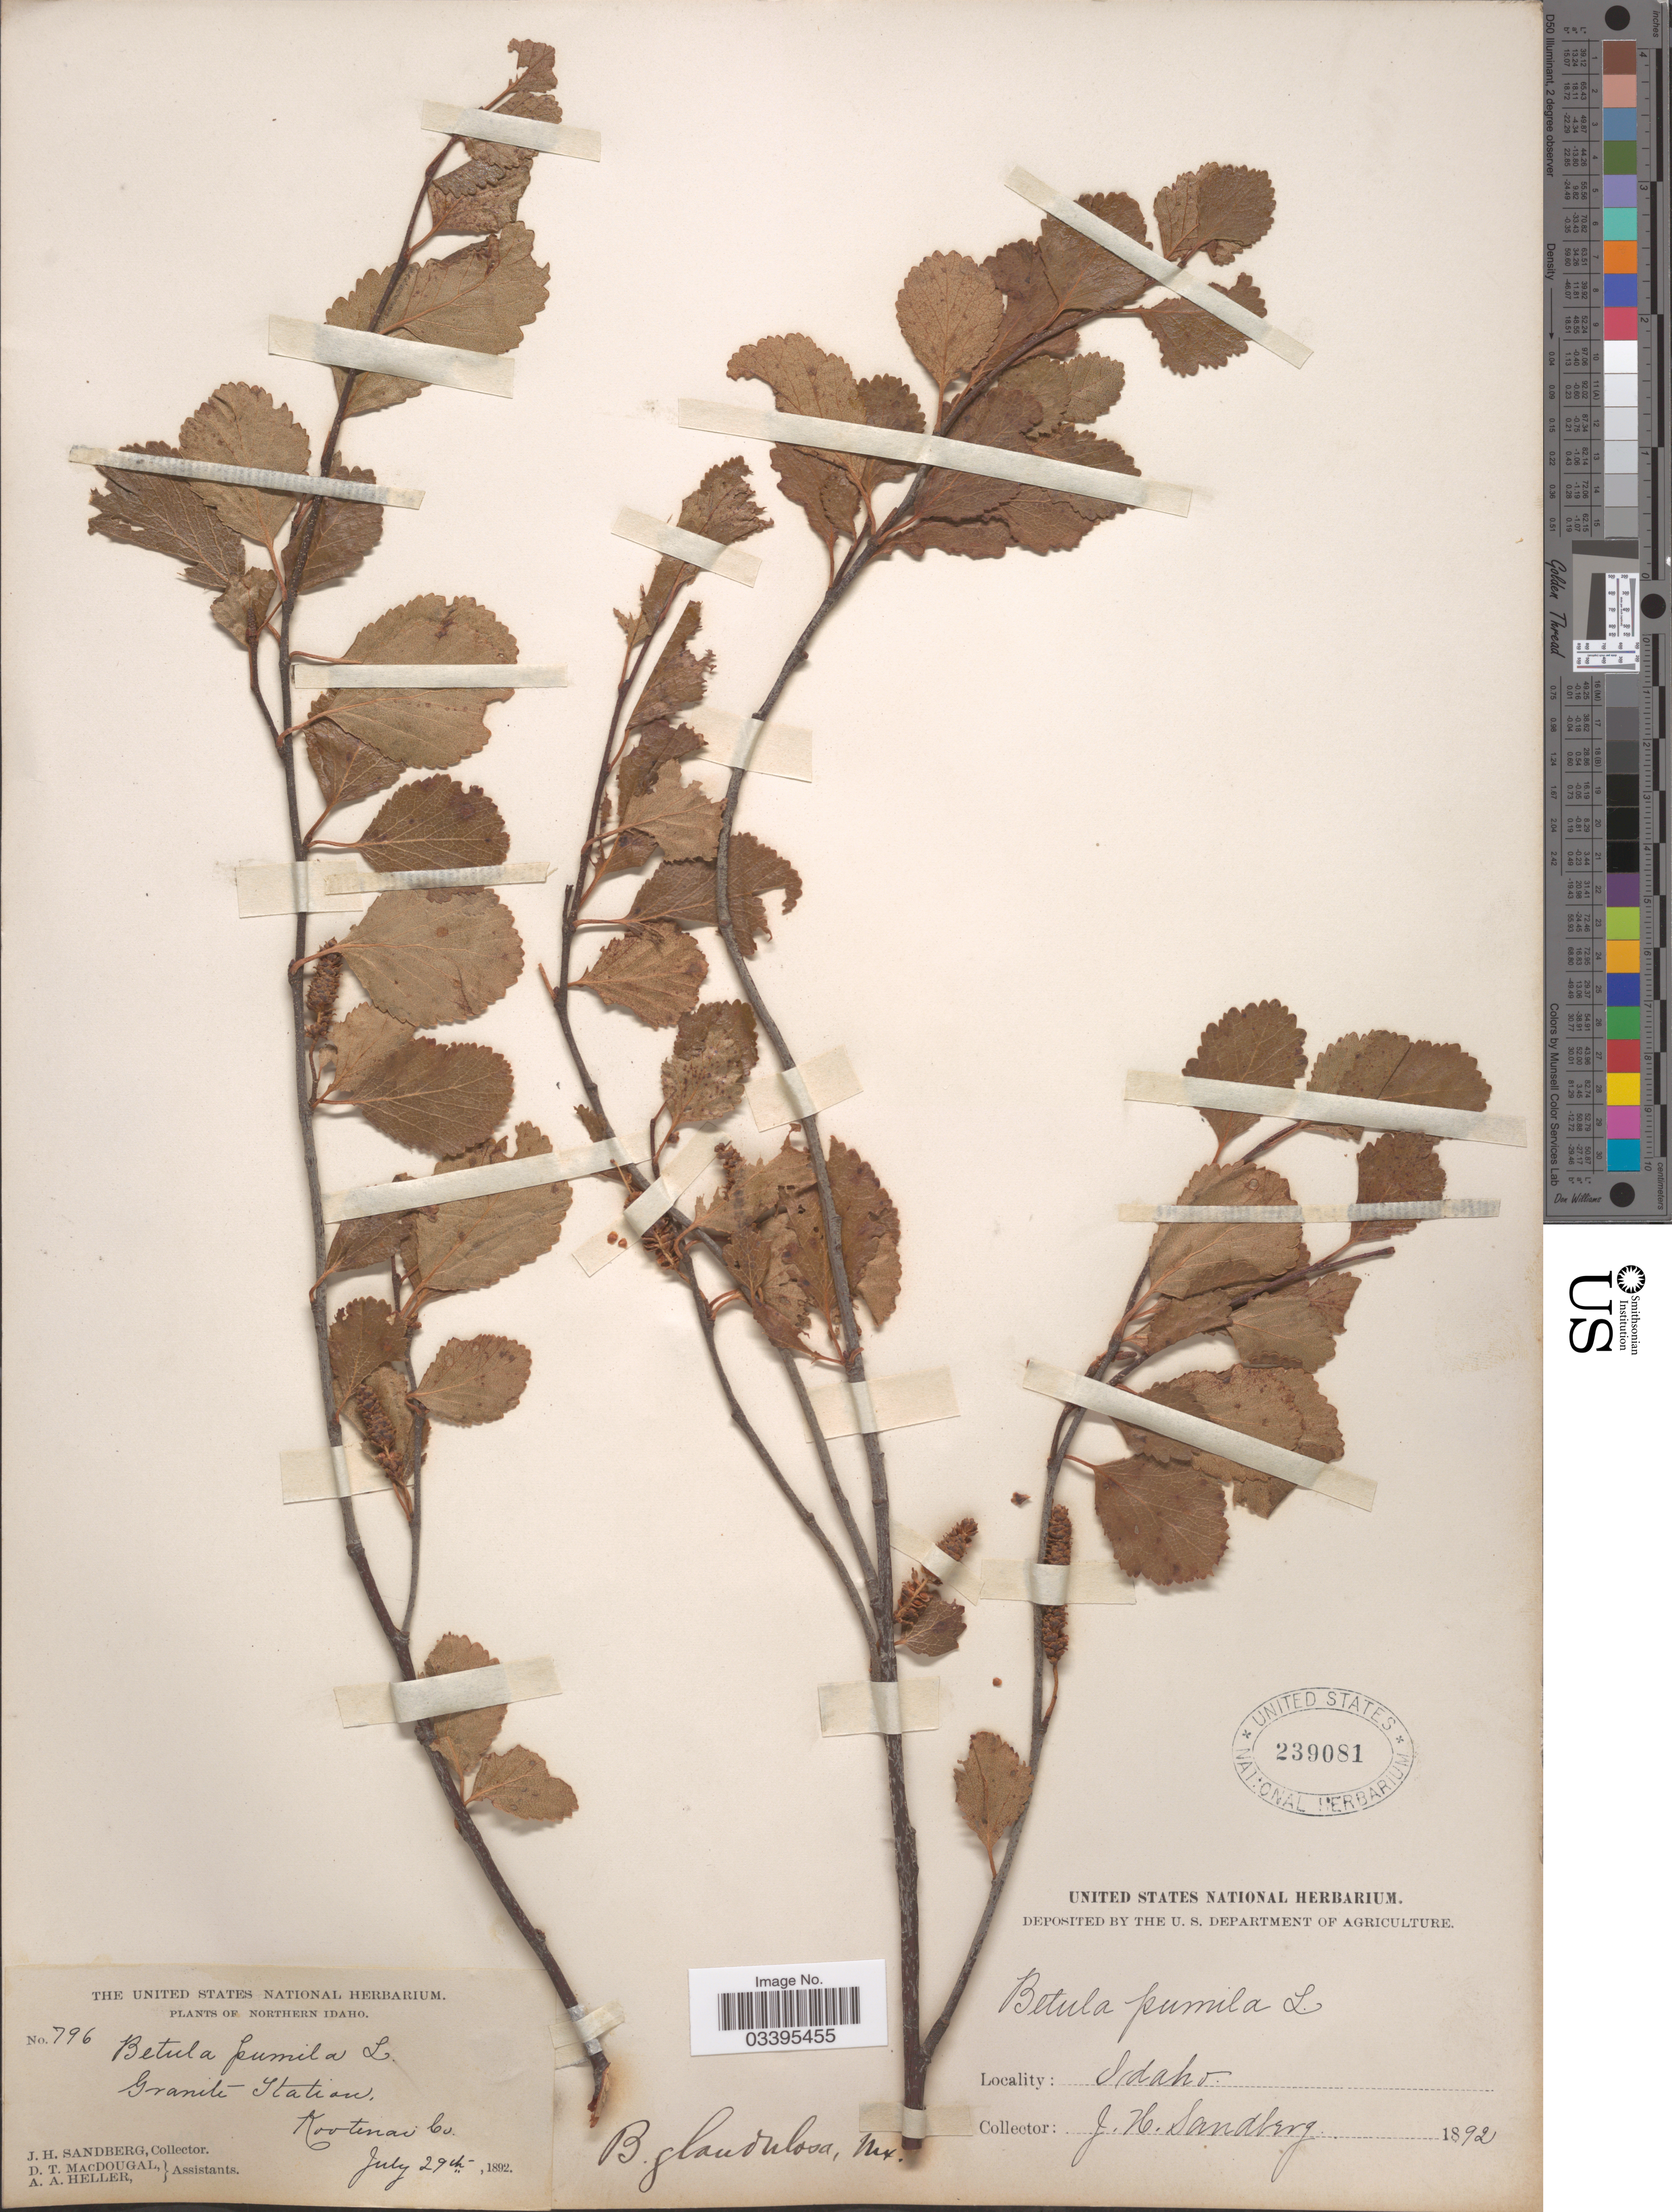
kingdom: Plantae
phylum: Tracheophyta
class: Magnoliopsida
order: Fagales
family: Betulaceae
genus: Betula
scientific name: Betula glandulosa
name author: Michx.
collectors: J. H. Sandberg, D. T. MacDougal & A. A. Heller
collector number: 796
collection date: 1892-07-29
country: United States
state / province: Idaho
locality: Northern Idaho. Granite Station, Kootenai Co.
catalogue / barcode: US 239081